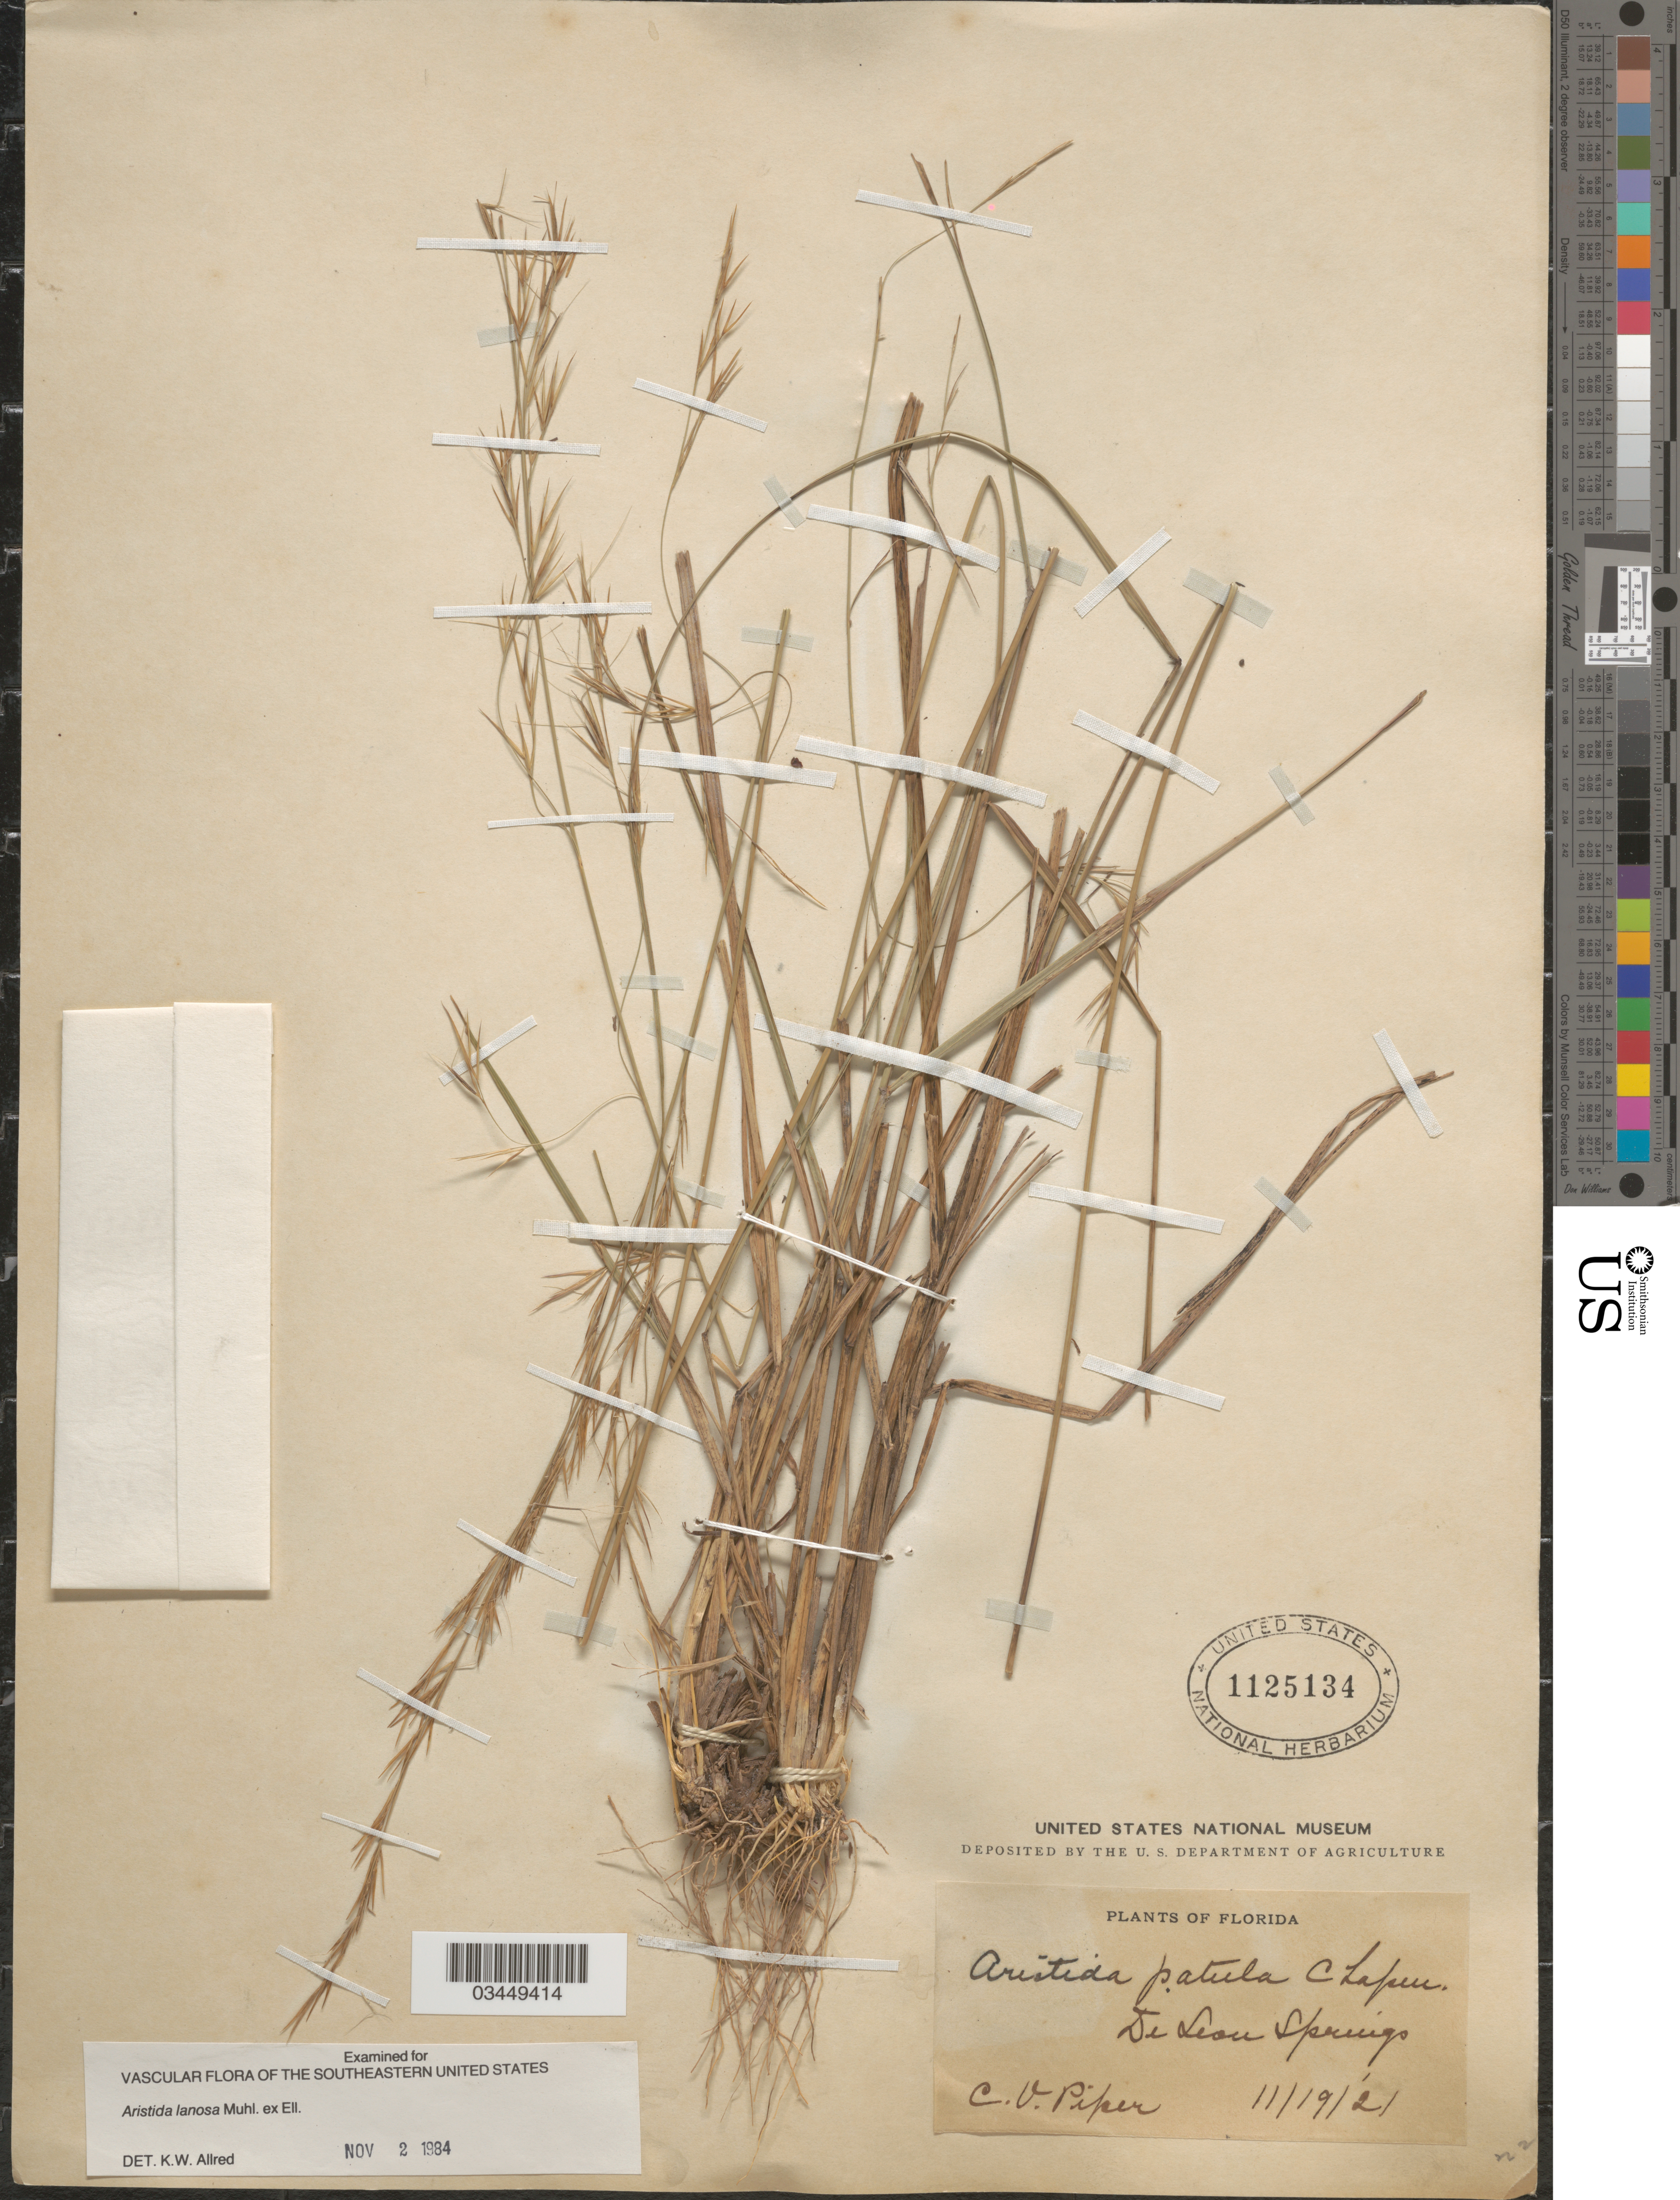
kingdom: Plantae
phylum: Tracheophyta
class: Liliopsida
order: Poales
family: Poaceae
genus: Aristida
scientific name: Aristida lanosa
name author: Muhl.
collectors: C. V. Piper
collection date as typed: Transcribed d/m/y: 19/11/21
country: United States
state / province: Florida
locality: De Leon Springs.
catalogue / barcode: US 1125134